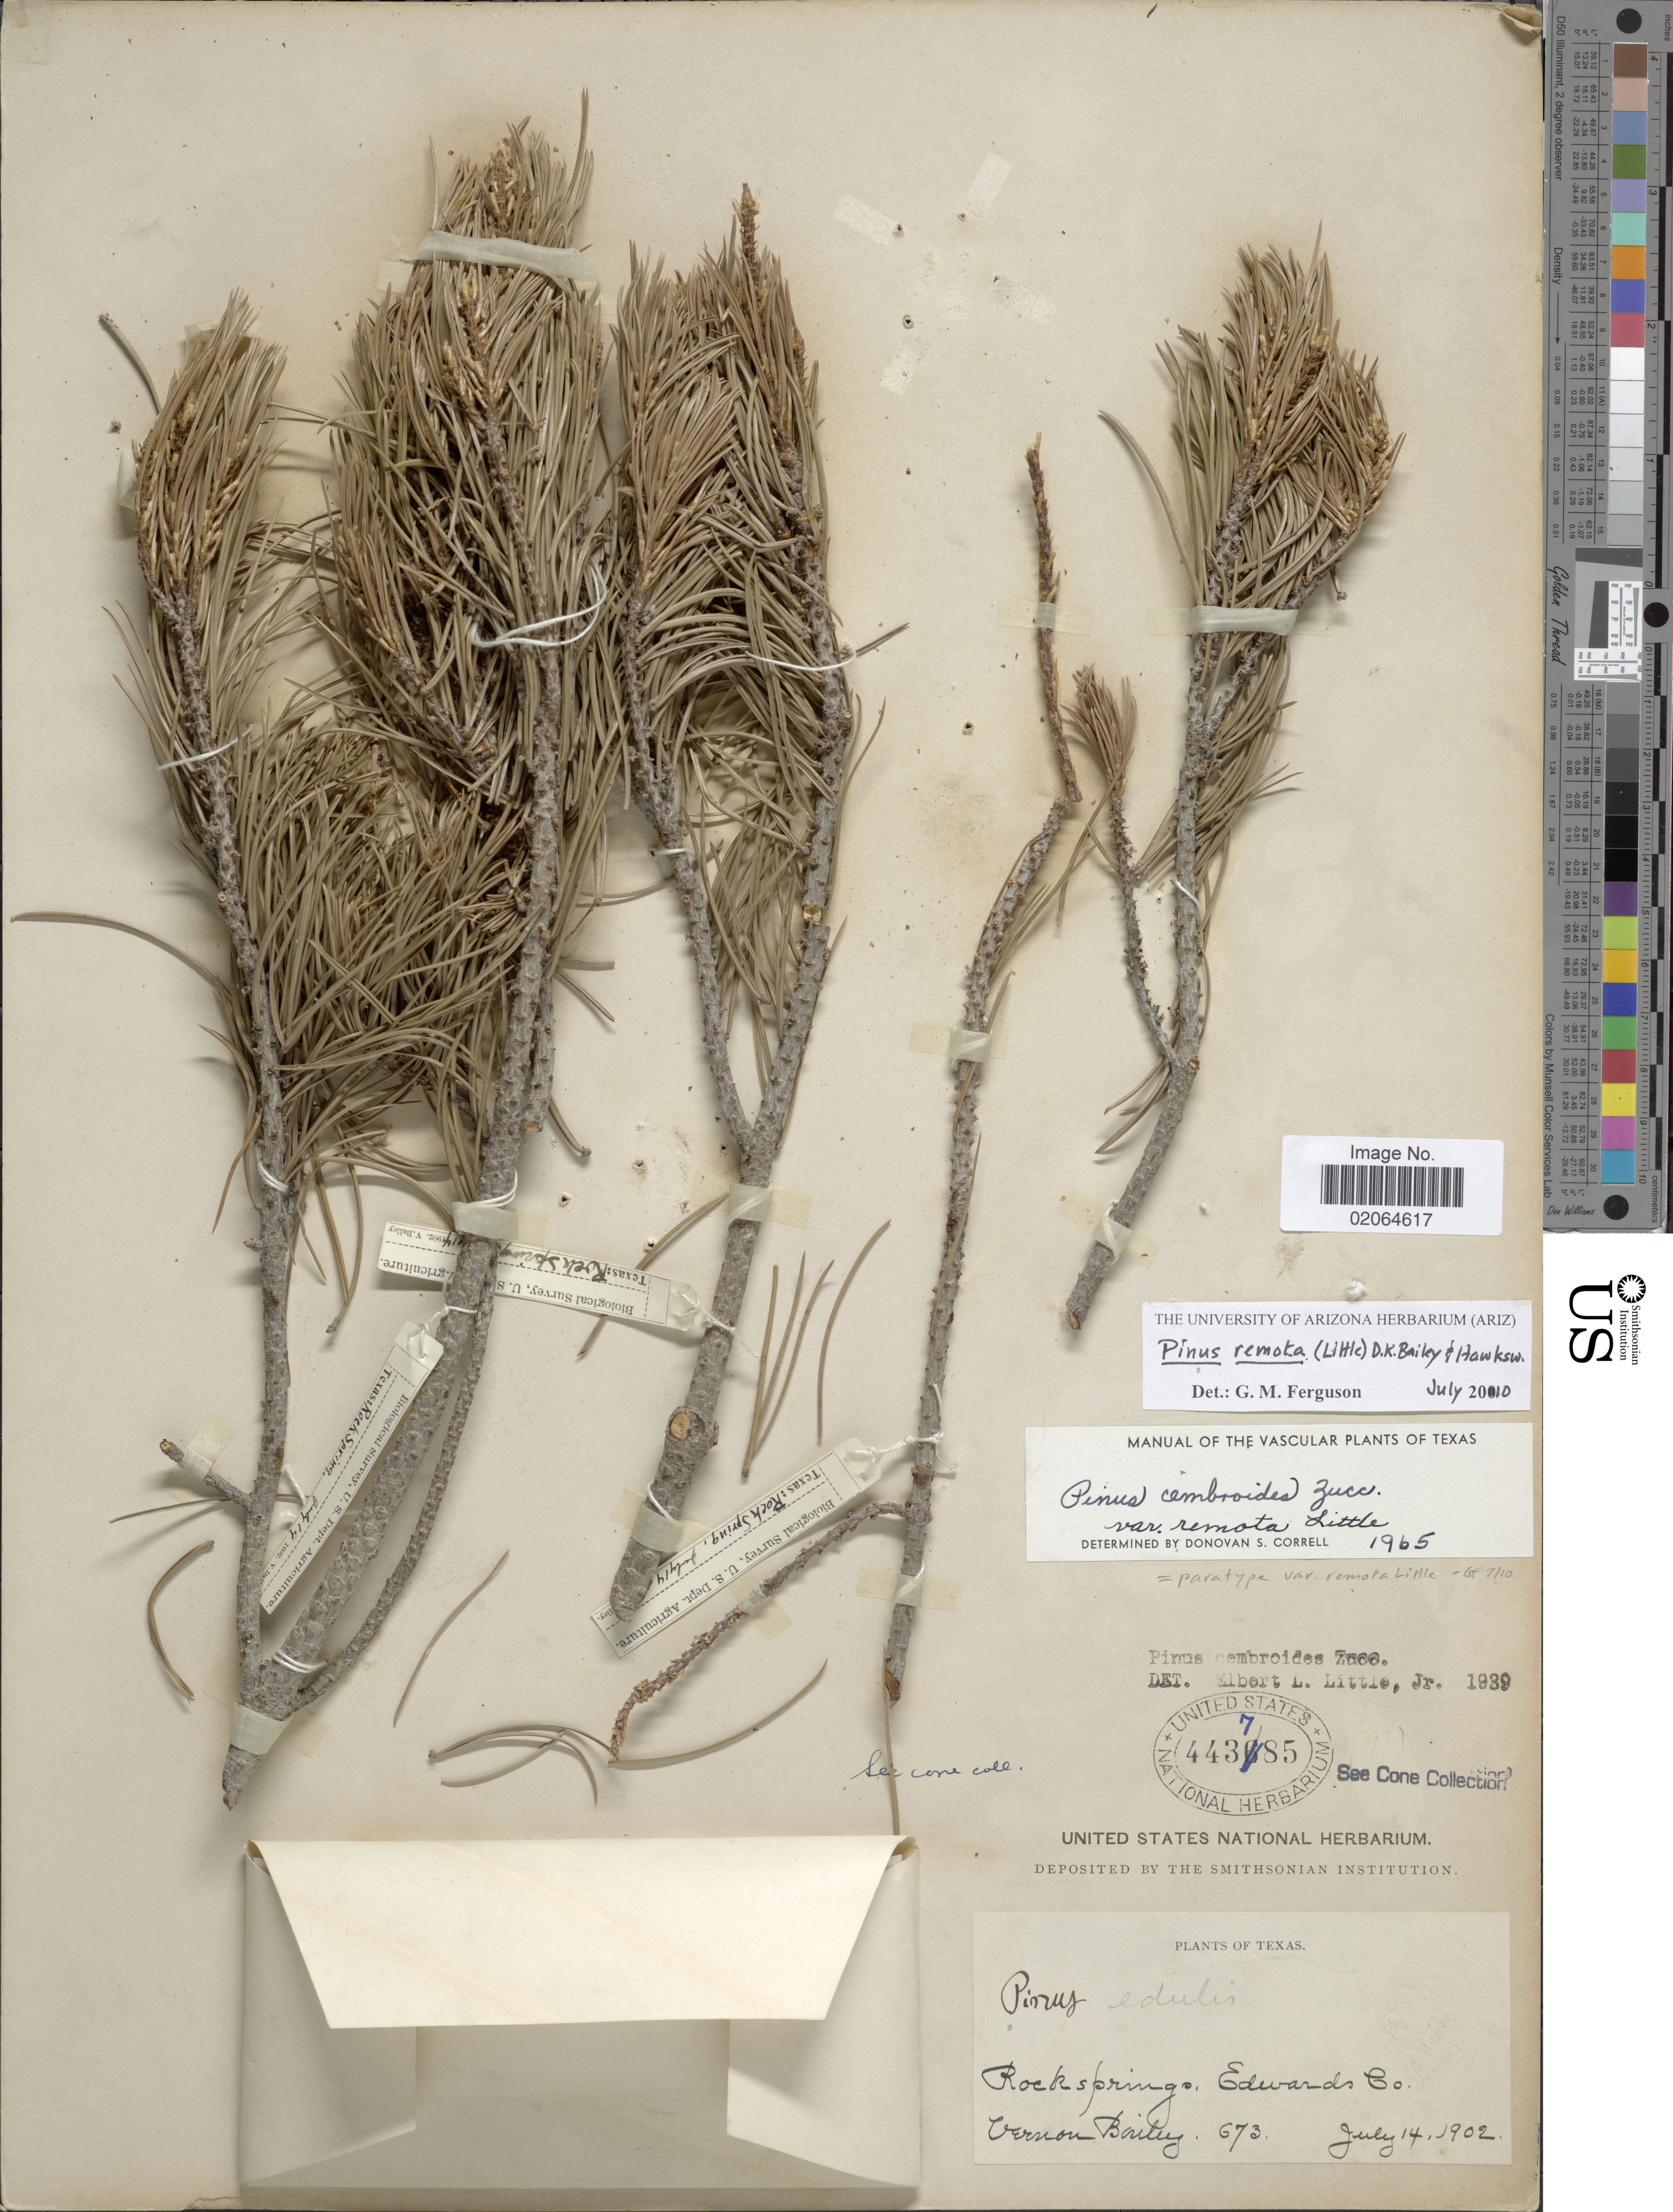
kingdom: Plantae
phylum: Tracheophyta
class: Pinopsida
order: Pinales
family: Pinaceae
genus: Pinus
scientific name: Pinus remota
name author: (Little) D.K. Bailey & D. Hawksw.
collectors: V. O. Bailey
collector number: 673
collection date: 1902-07-14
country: United States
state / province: Texas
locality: Rocksprings, Edwards Co.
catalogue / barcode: US 443785